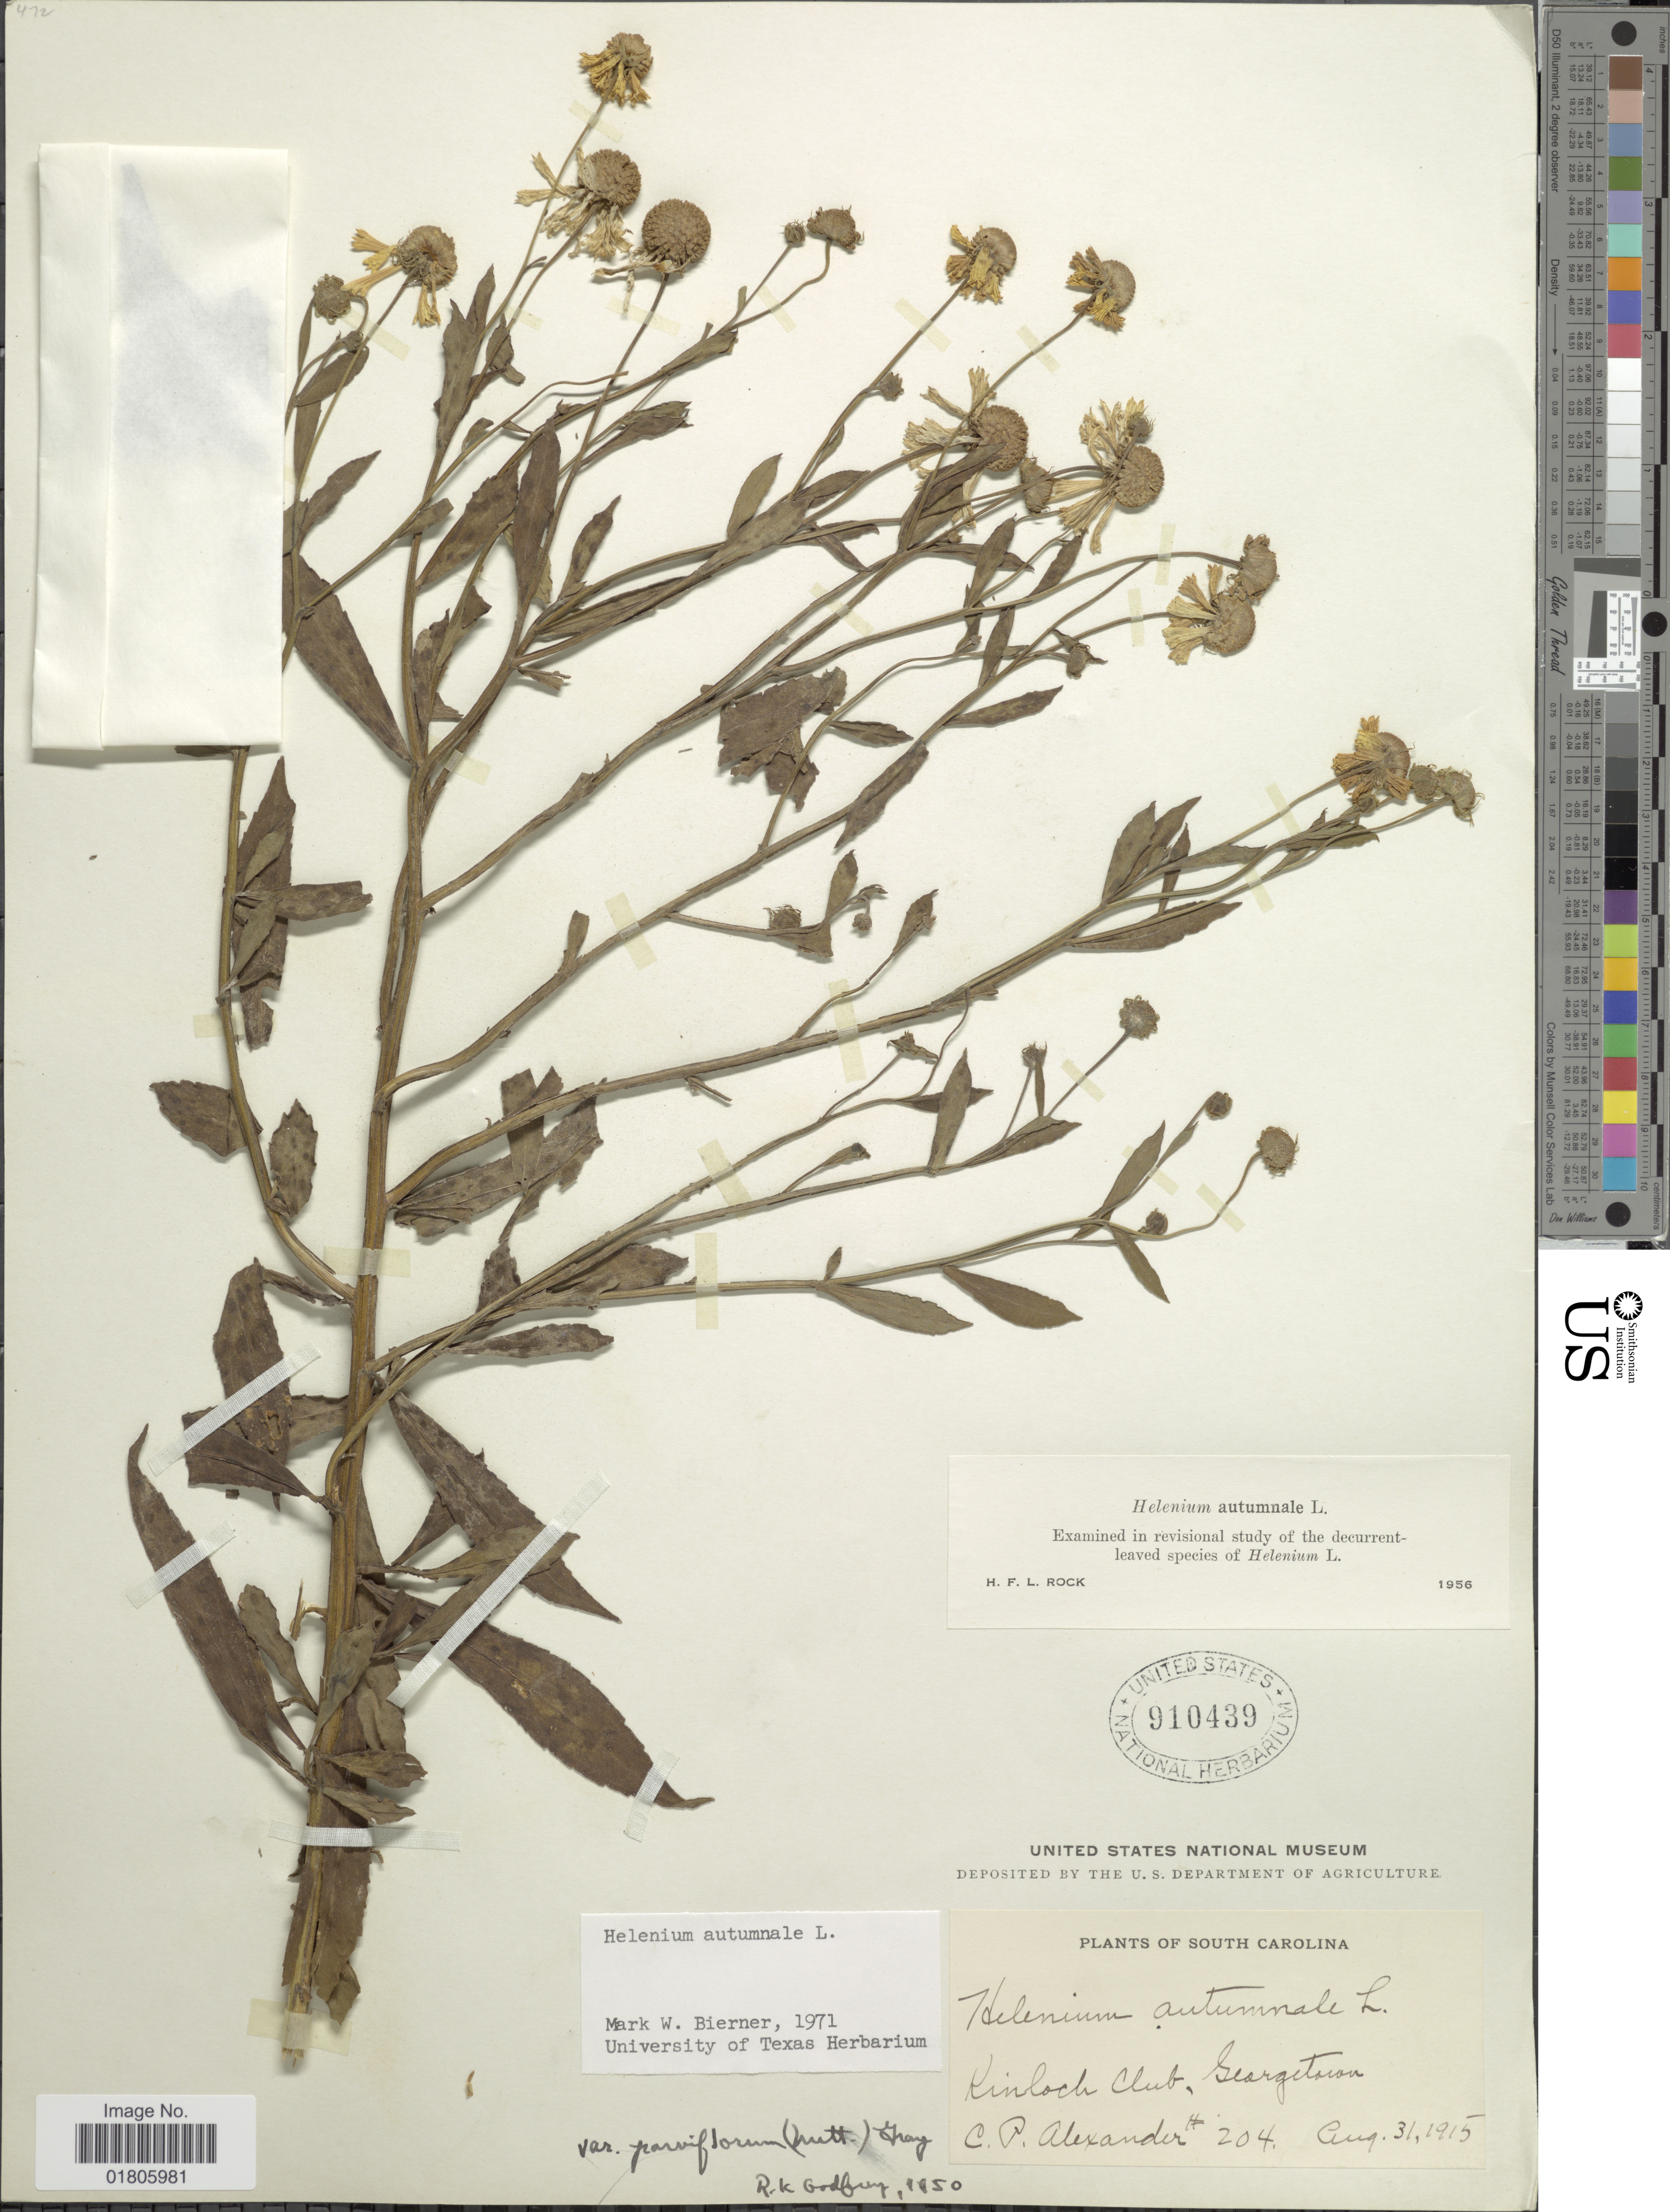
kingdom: Plantae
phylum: Tracheophyta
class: Magnoliopsida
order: Asterales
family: Asteraceae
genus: Helenium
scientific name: Helenium autumnale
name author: L.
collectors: C. P. Alexander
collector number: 204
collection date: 1915-08-31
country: United States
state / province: South Carolina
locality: Kinloch Club, Georgetown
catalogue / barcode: US 910439